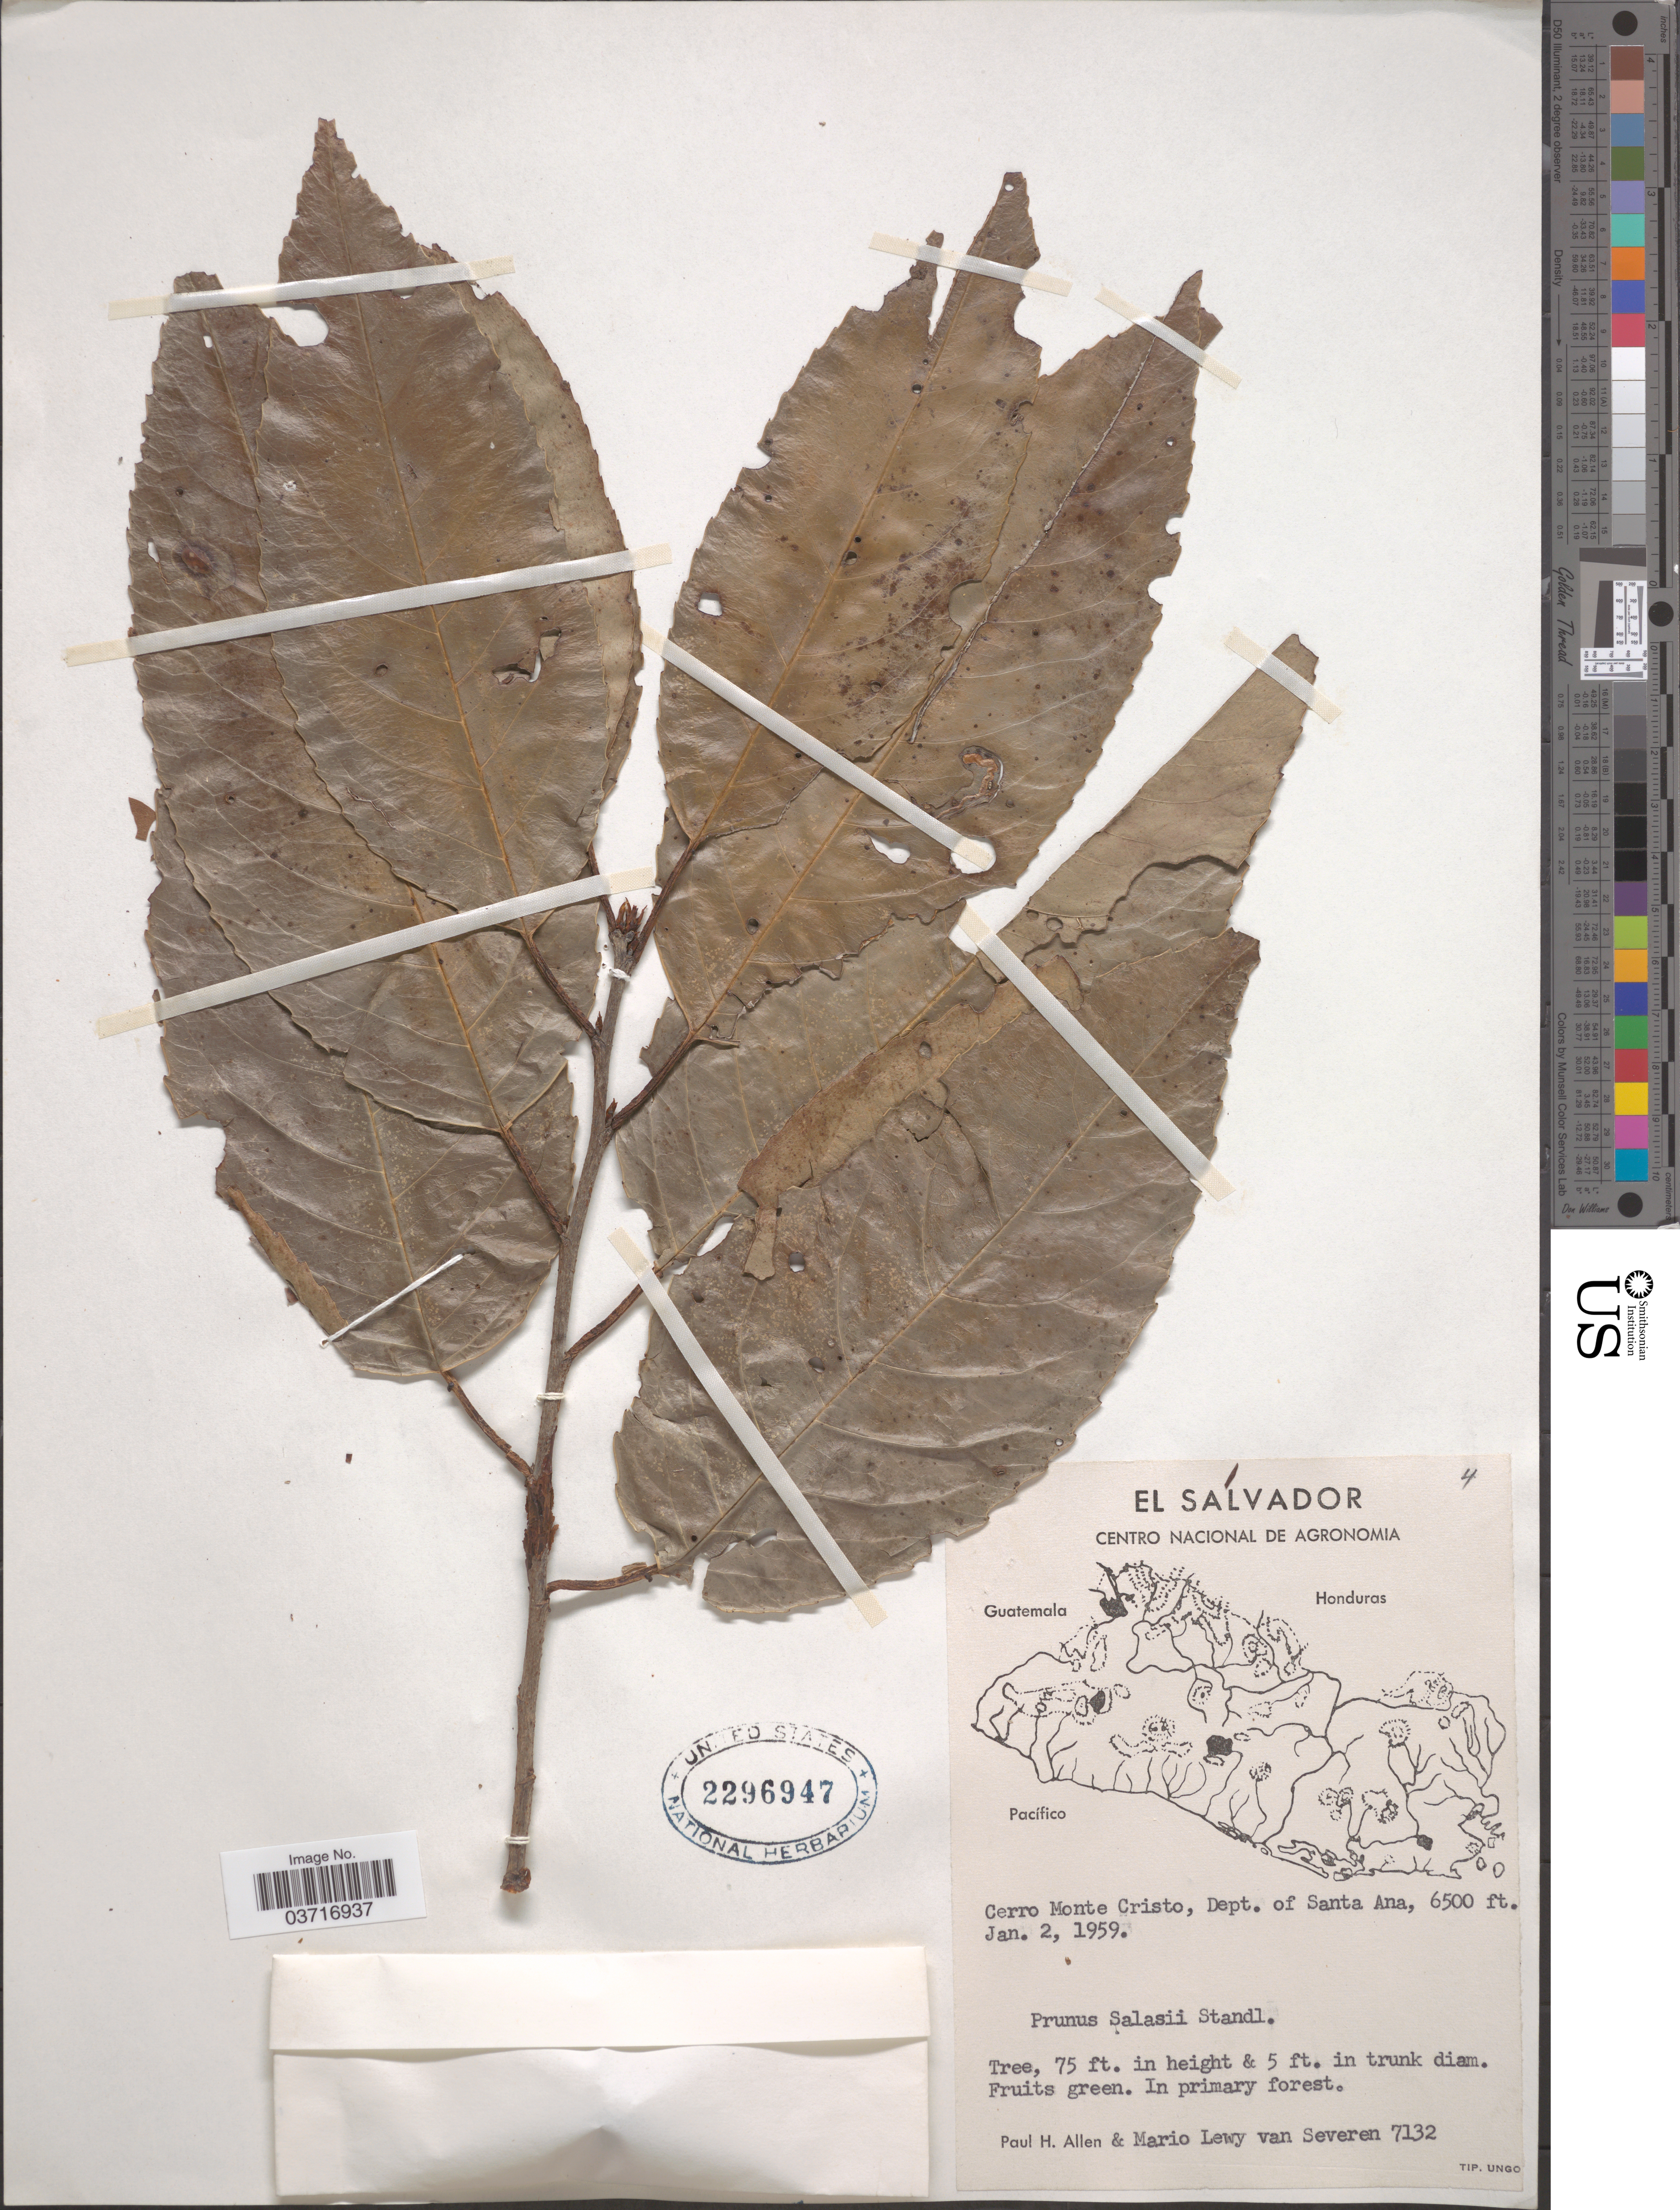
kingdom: Plantae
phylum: Tracheophyta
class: Magnoliopsida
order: Rosales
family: Rosaceae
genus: Prunus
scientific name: Prunus salasii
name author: Standl.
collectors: P. H. Allen & M. Van Severen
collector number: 7132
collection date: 1959-01-02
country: El Salvador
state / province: Santa Ana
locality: Cerro Monte Cristo, Dept. of Santa Ana.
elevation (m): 1981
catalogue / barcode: US 2296947